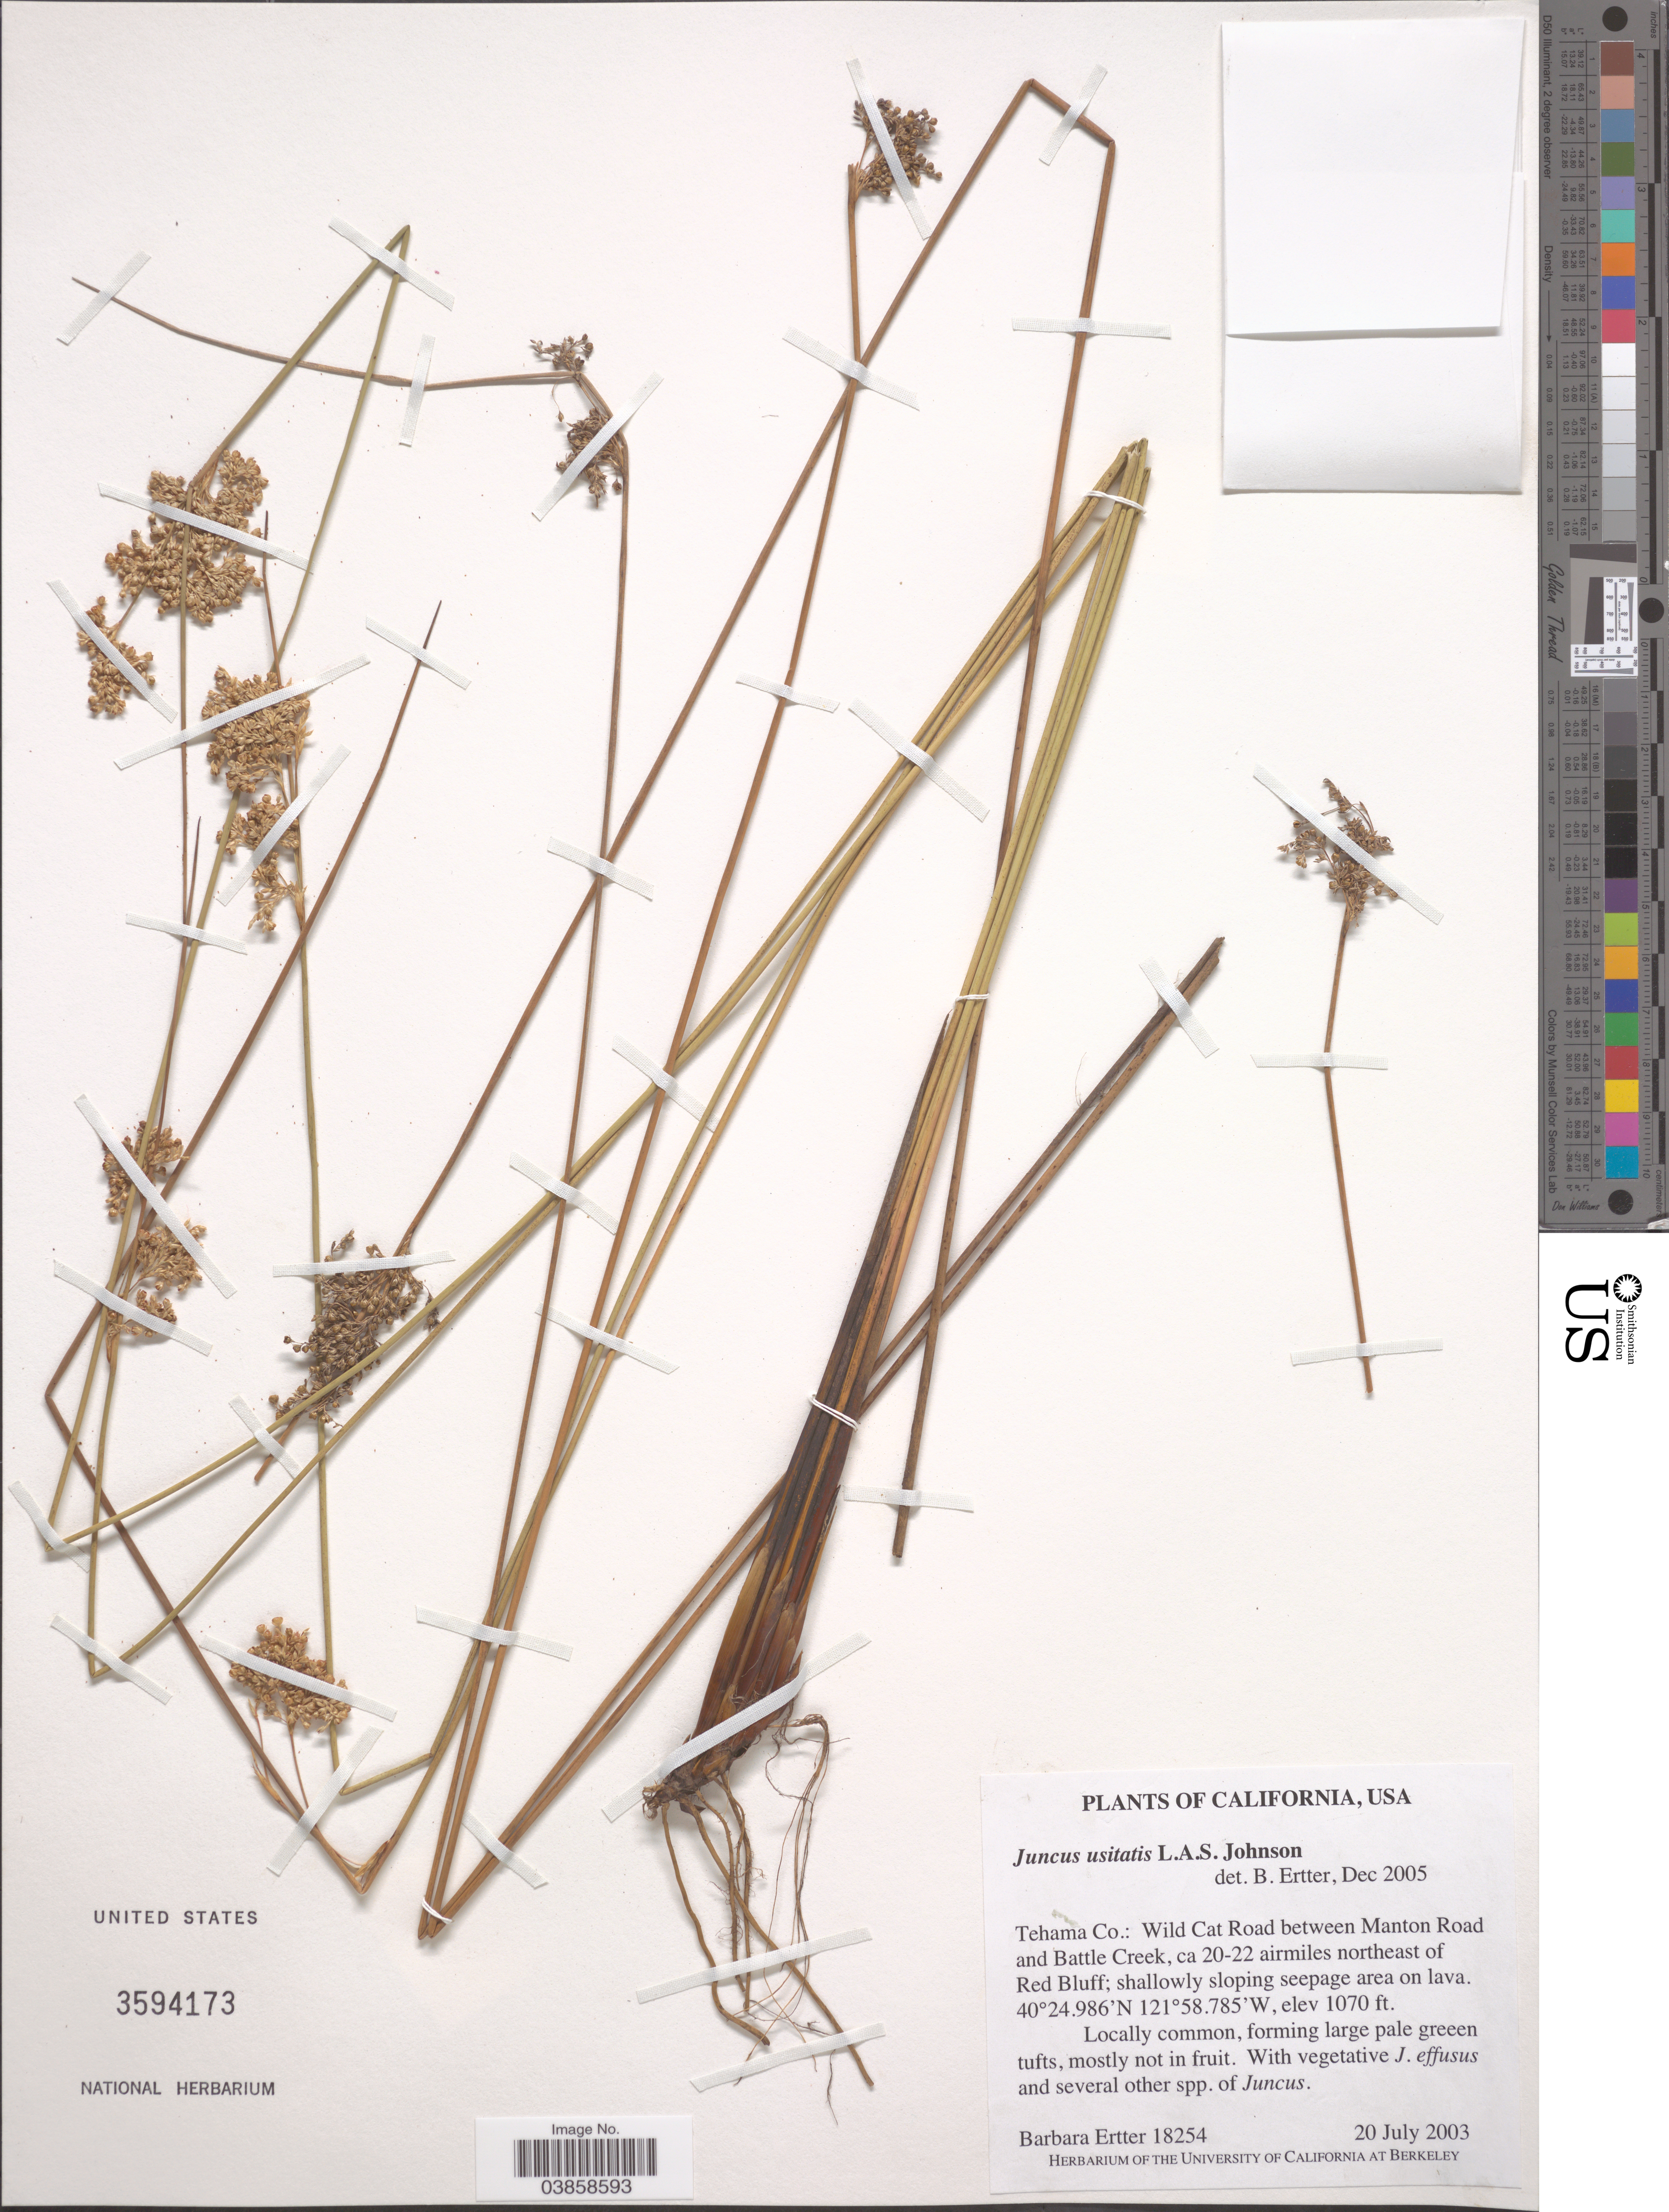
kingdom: Plantae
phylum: Tracheophyta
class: Liliopsida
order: Poales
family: Juncaceae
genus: Juncus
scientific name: Juncus usitatus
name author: L.A.S. Johnson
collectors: B. Ertter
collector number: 18254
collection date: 2003-07-20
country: United States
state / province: California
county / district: Tehama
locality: Tehama Co.: Wild Cat Road between Manton Road and Battle Creek, ca 20-22 airmiles northeast of Red Bluff.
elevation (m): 326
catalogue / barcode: US 3594173